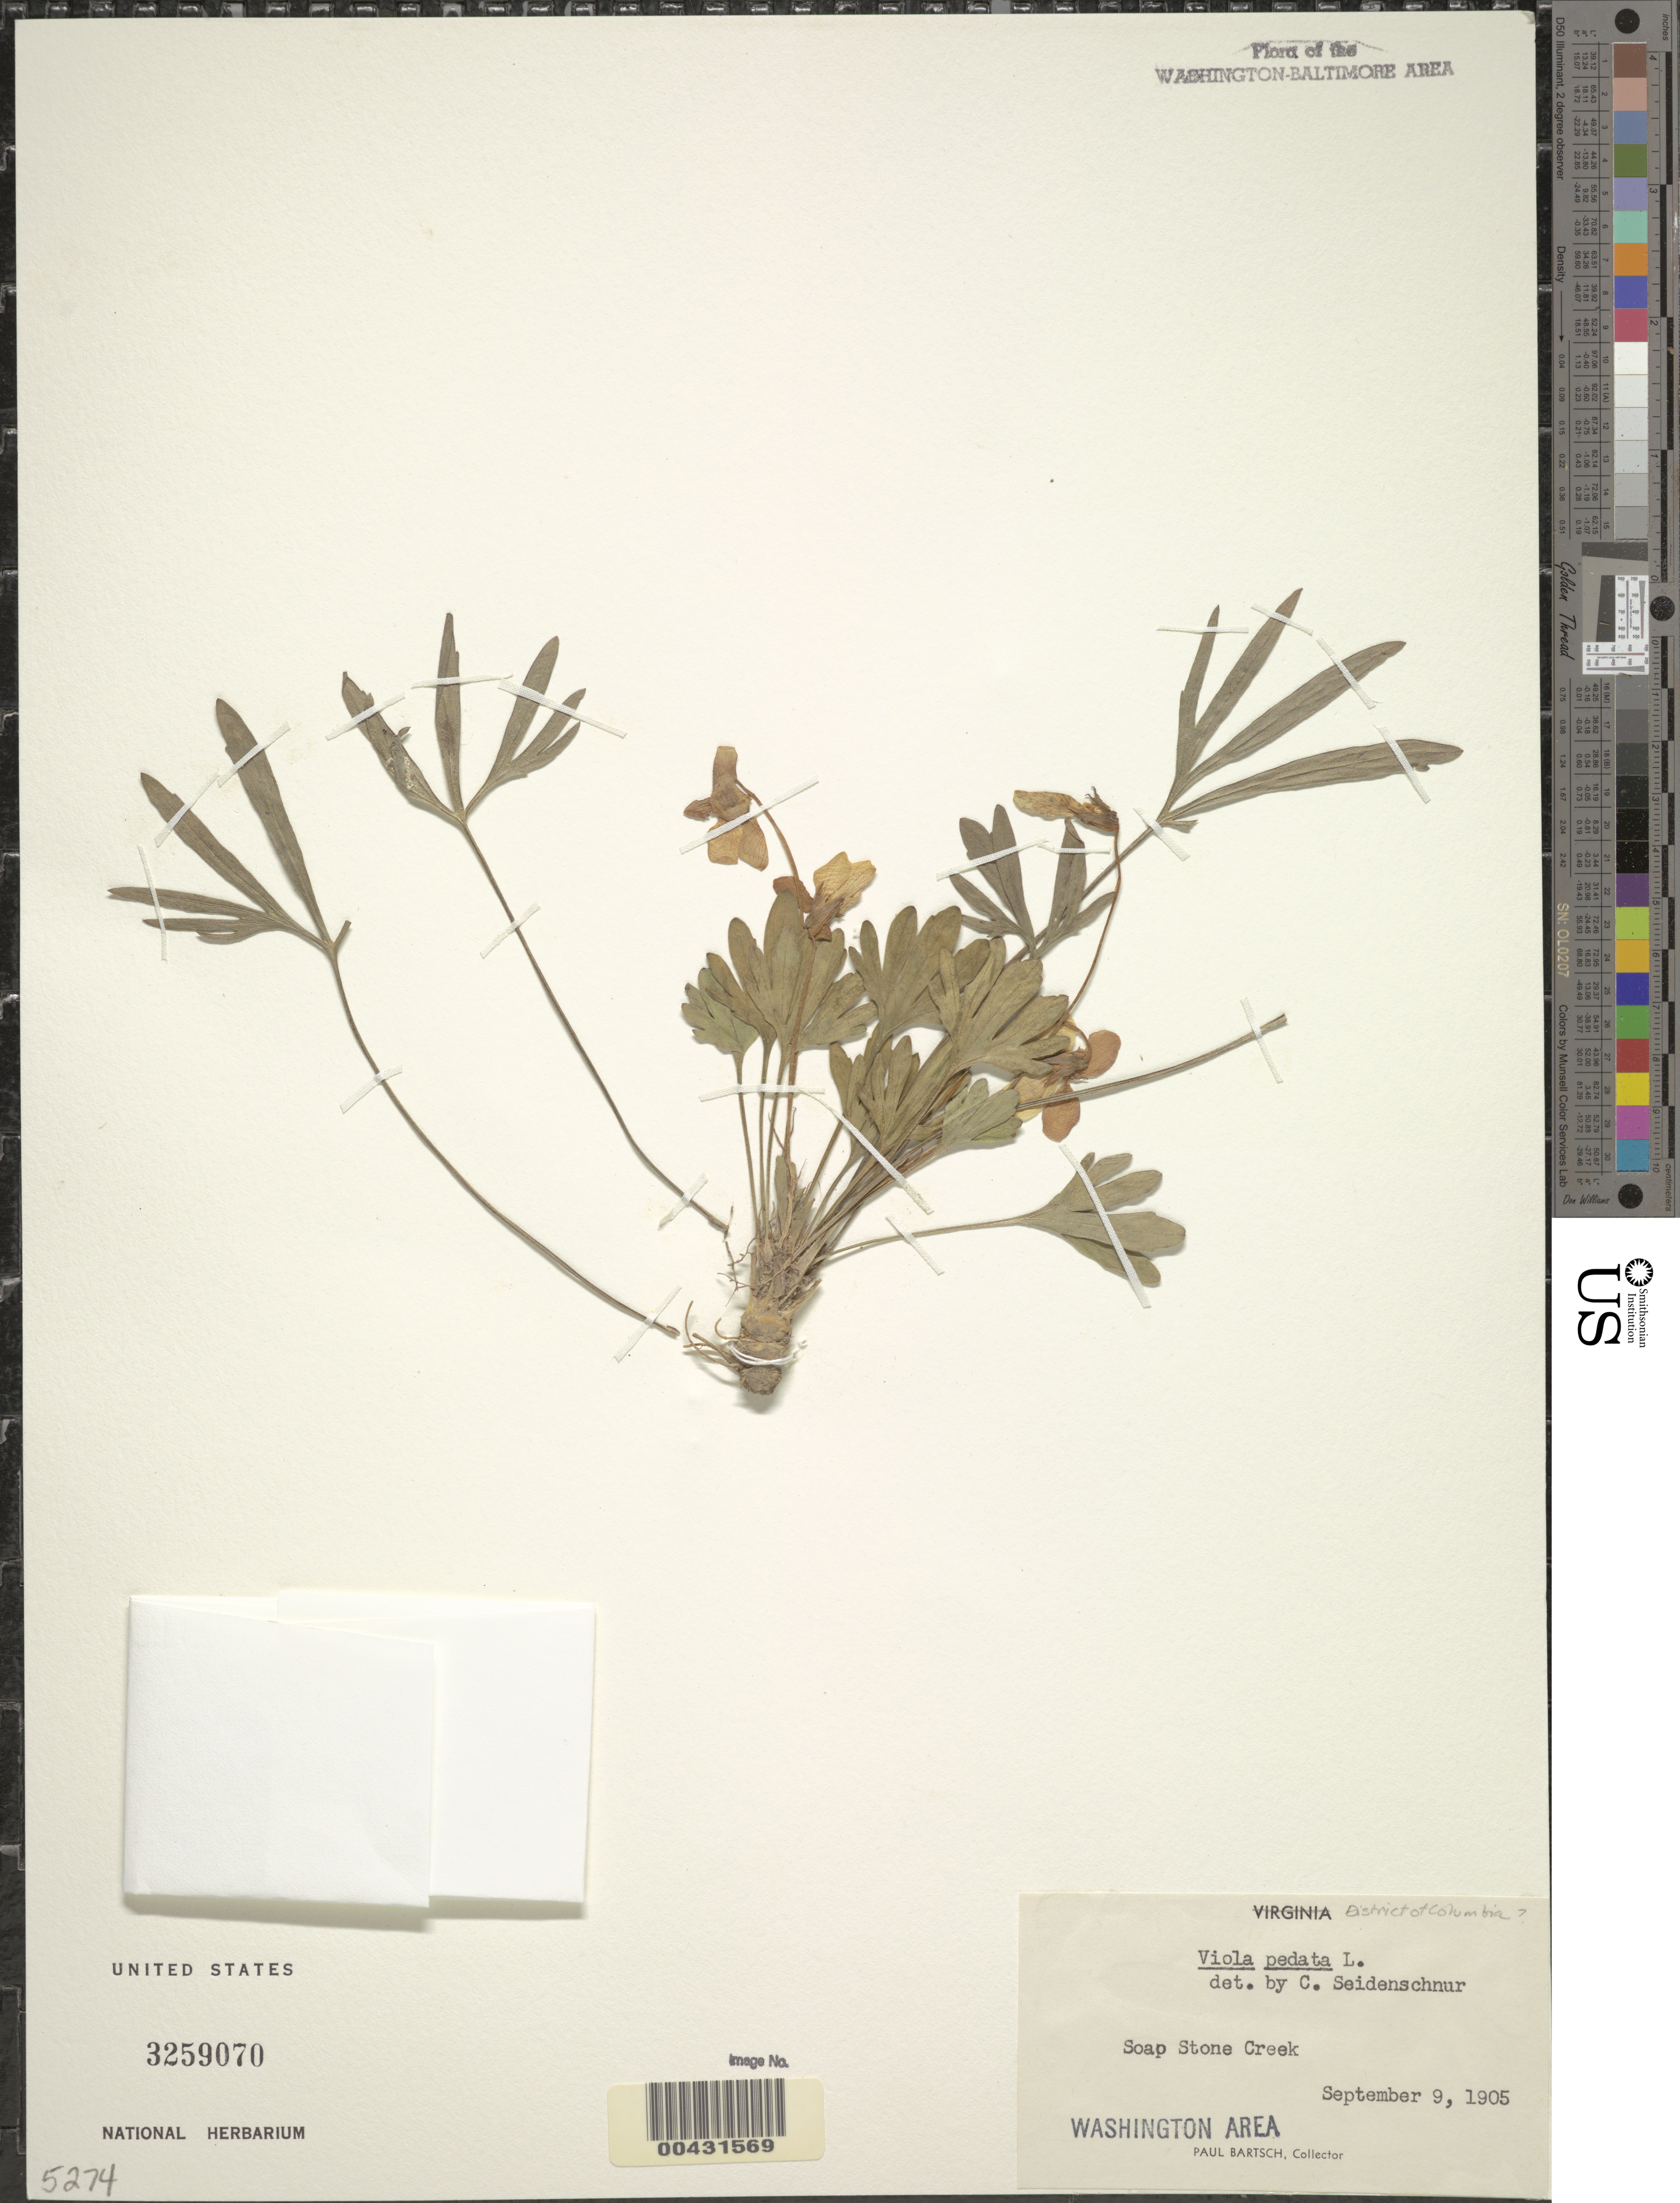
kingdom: Plantae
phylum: Tracheophyta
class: Magnoliopsida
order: Malpighiales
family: Violaceae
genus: Viola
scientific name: Viola pedata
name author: L.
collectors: P. Bartsch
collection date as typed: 09 Sep 1905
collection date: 1905-09-09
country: United States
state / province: District of Columbia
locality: Soapstone Creek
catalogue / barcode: US 3259070